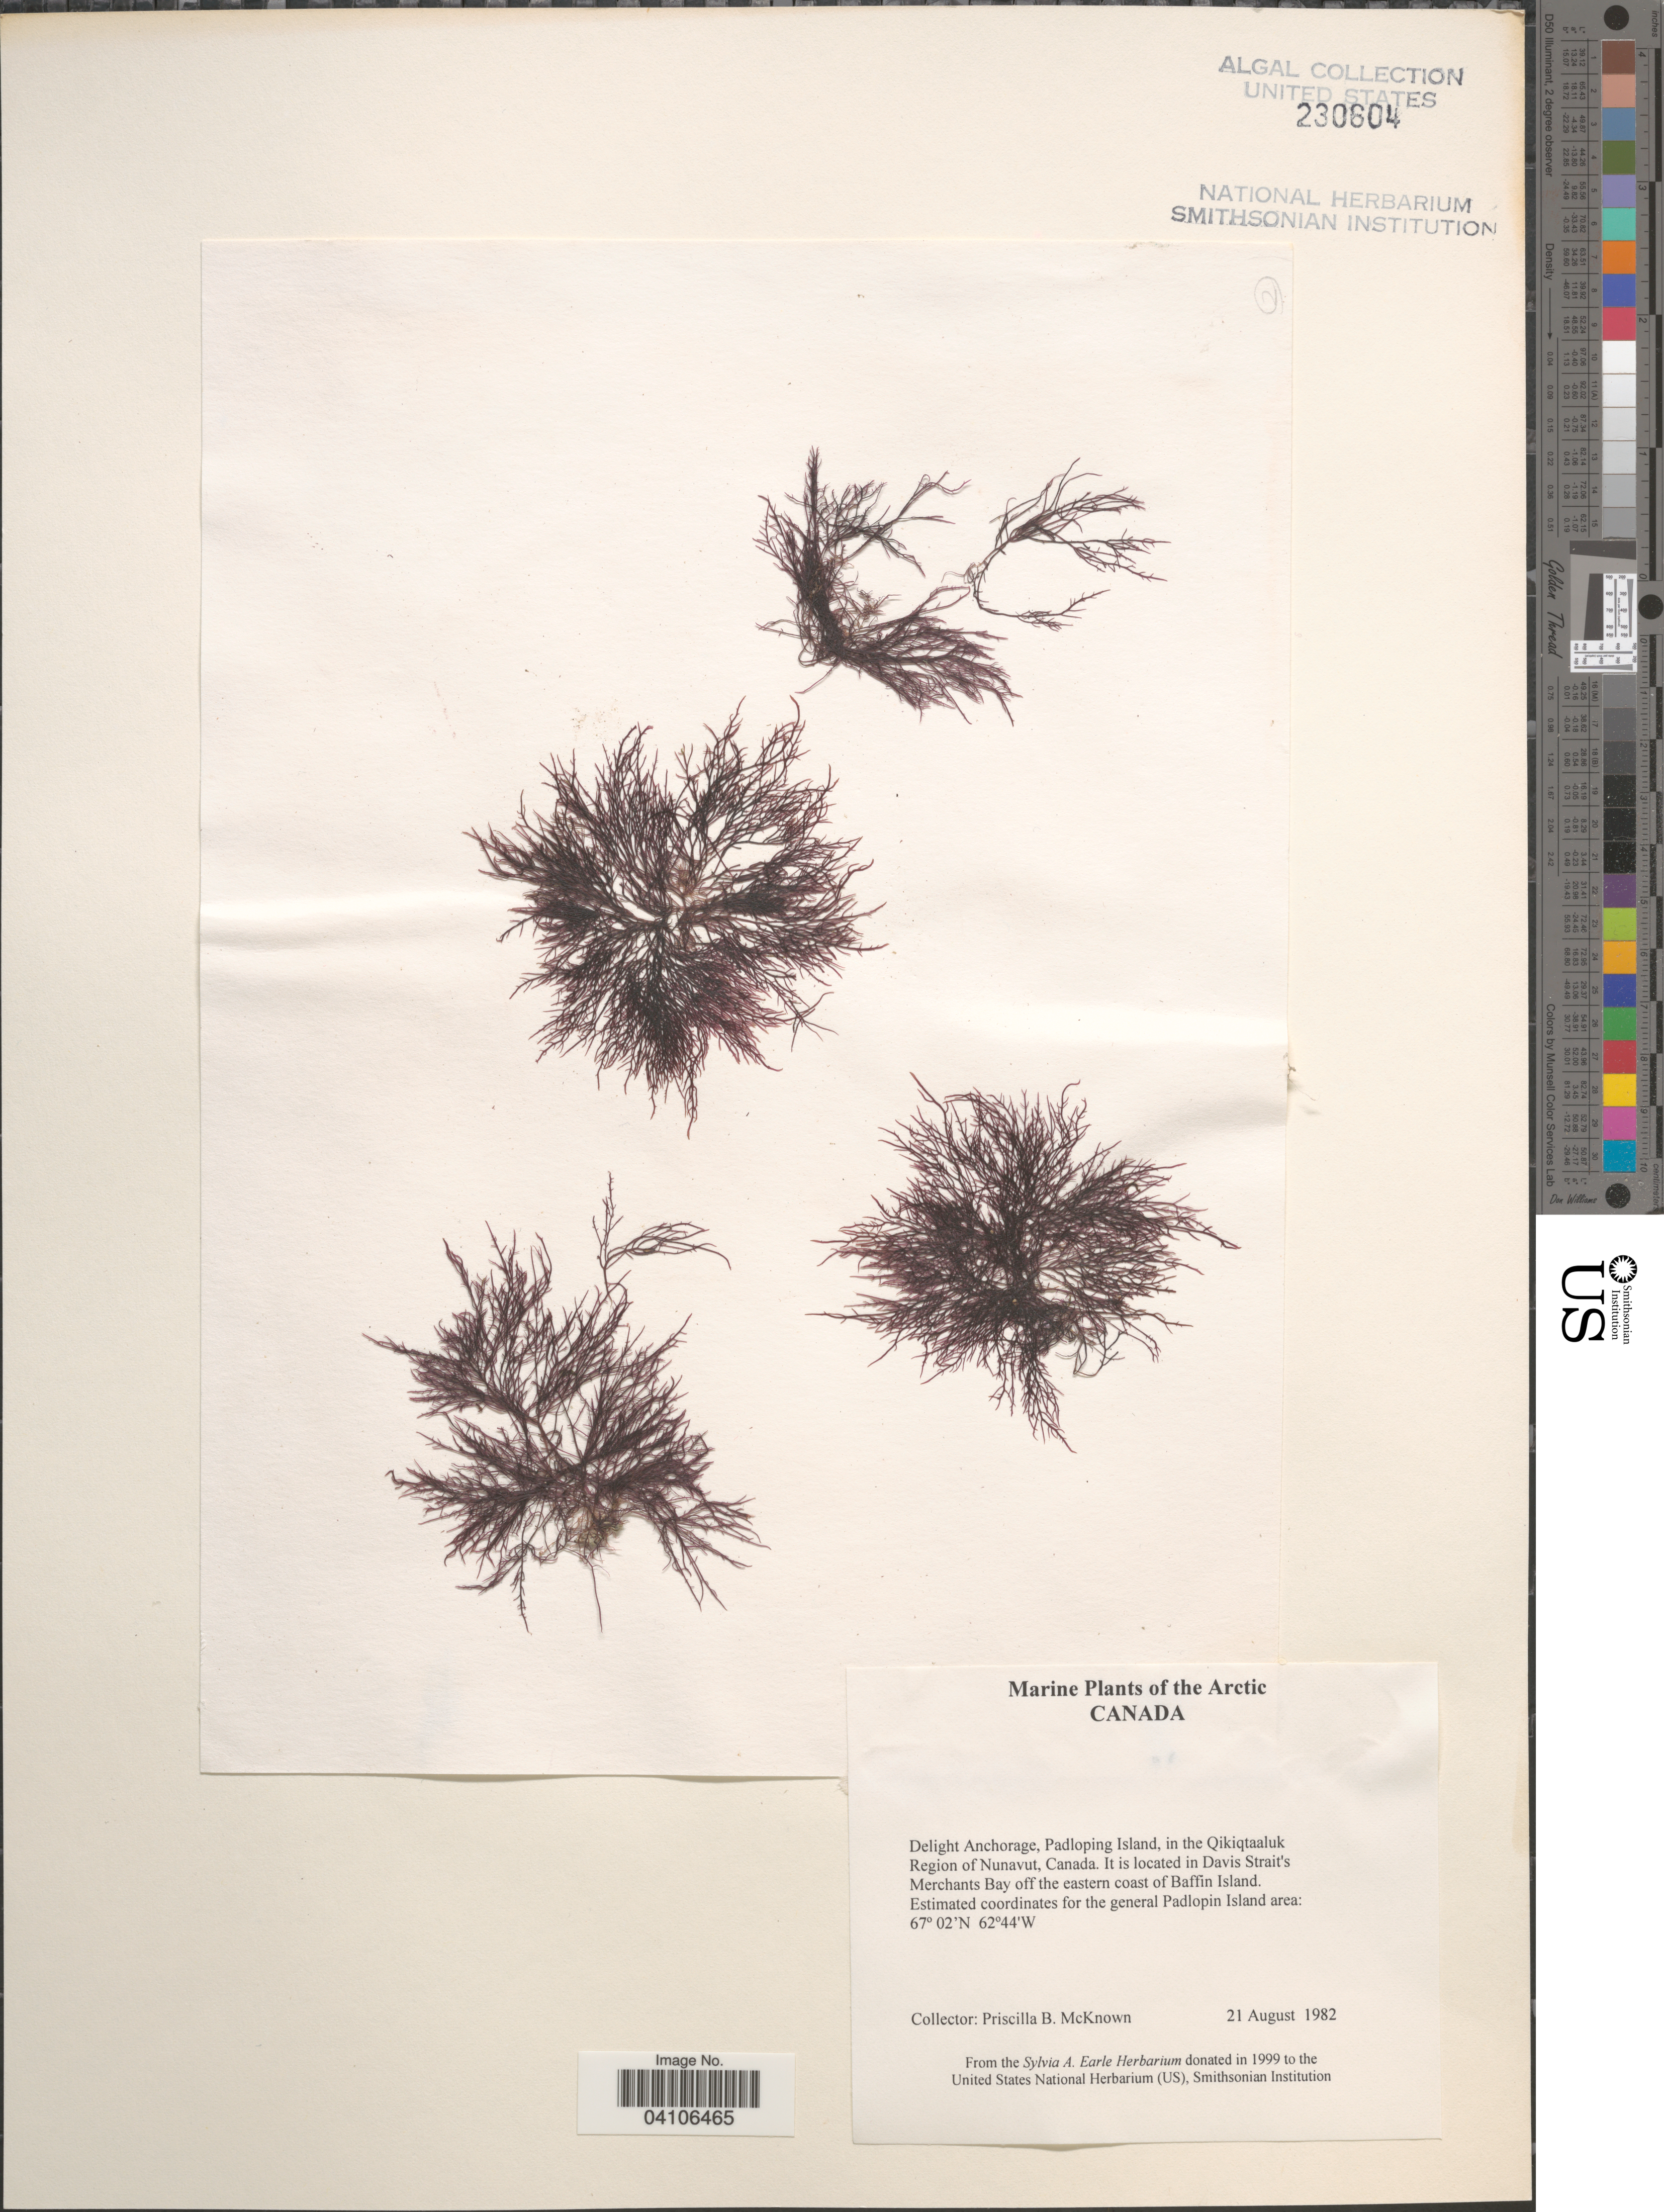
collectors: P. McKnown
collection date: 1982-08-21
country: Canada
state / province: Nunavut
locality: The Arctic Canada. Delight Anchorage, Padloping Island, in the Qikiqtaaluk Region of Nunavut. It is located in Davis Strait's Merchants Bay off the eastern coast of Baffin Island.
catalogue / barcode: US 230604